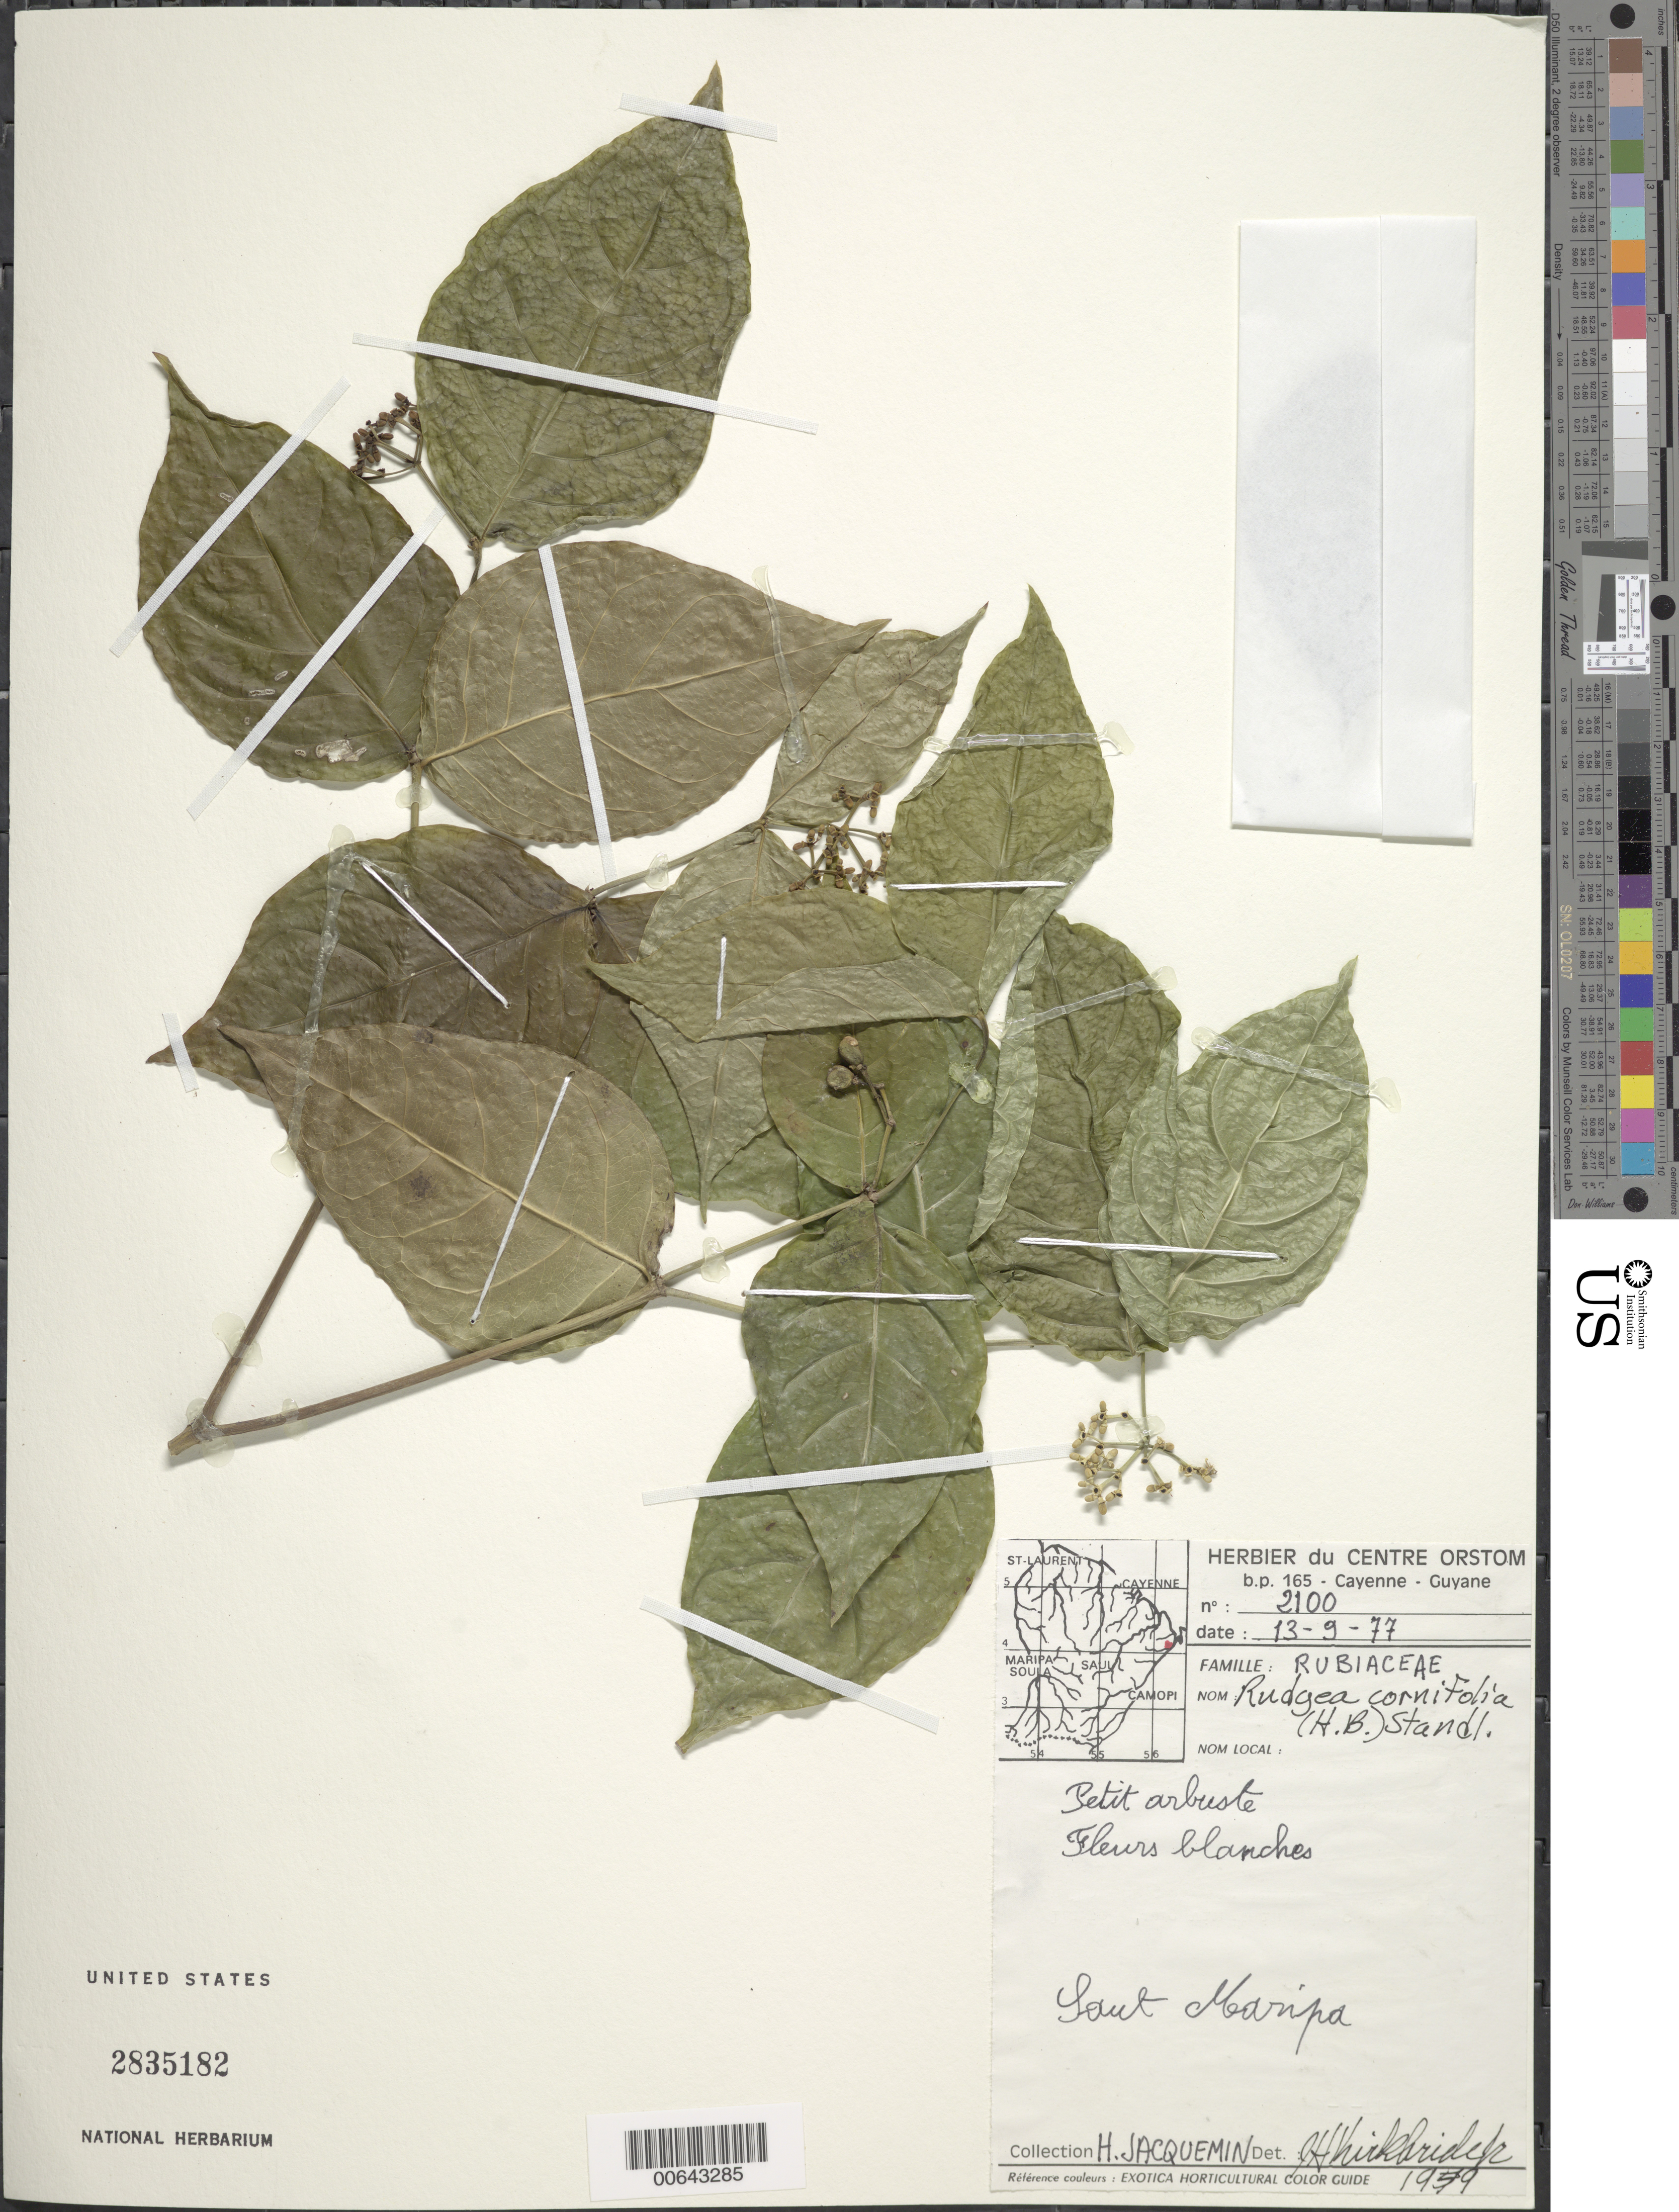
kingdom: Plantae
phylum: Tracheophyta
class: Magnoliopsida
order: Gentianales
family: Rubiaceae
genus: Rudgea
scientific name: Rudgea cornifolia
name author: (Kunth) Standl.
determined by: Kirkbride, J. H.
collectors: H. Jacquemin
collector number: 2100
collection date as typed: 13-Sep-77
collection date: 1977-09-13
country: French Guiana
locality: Saut Maripa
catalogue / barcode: US 2835182